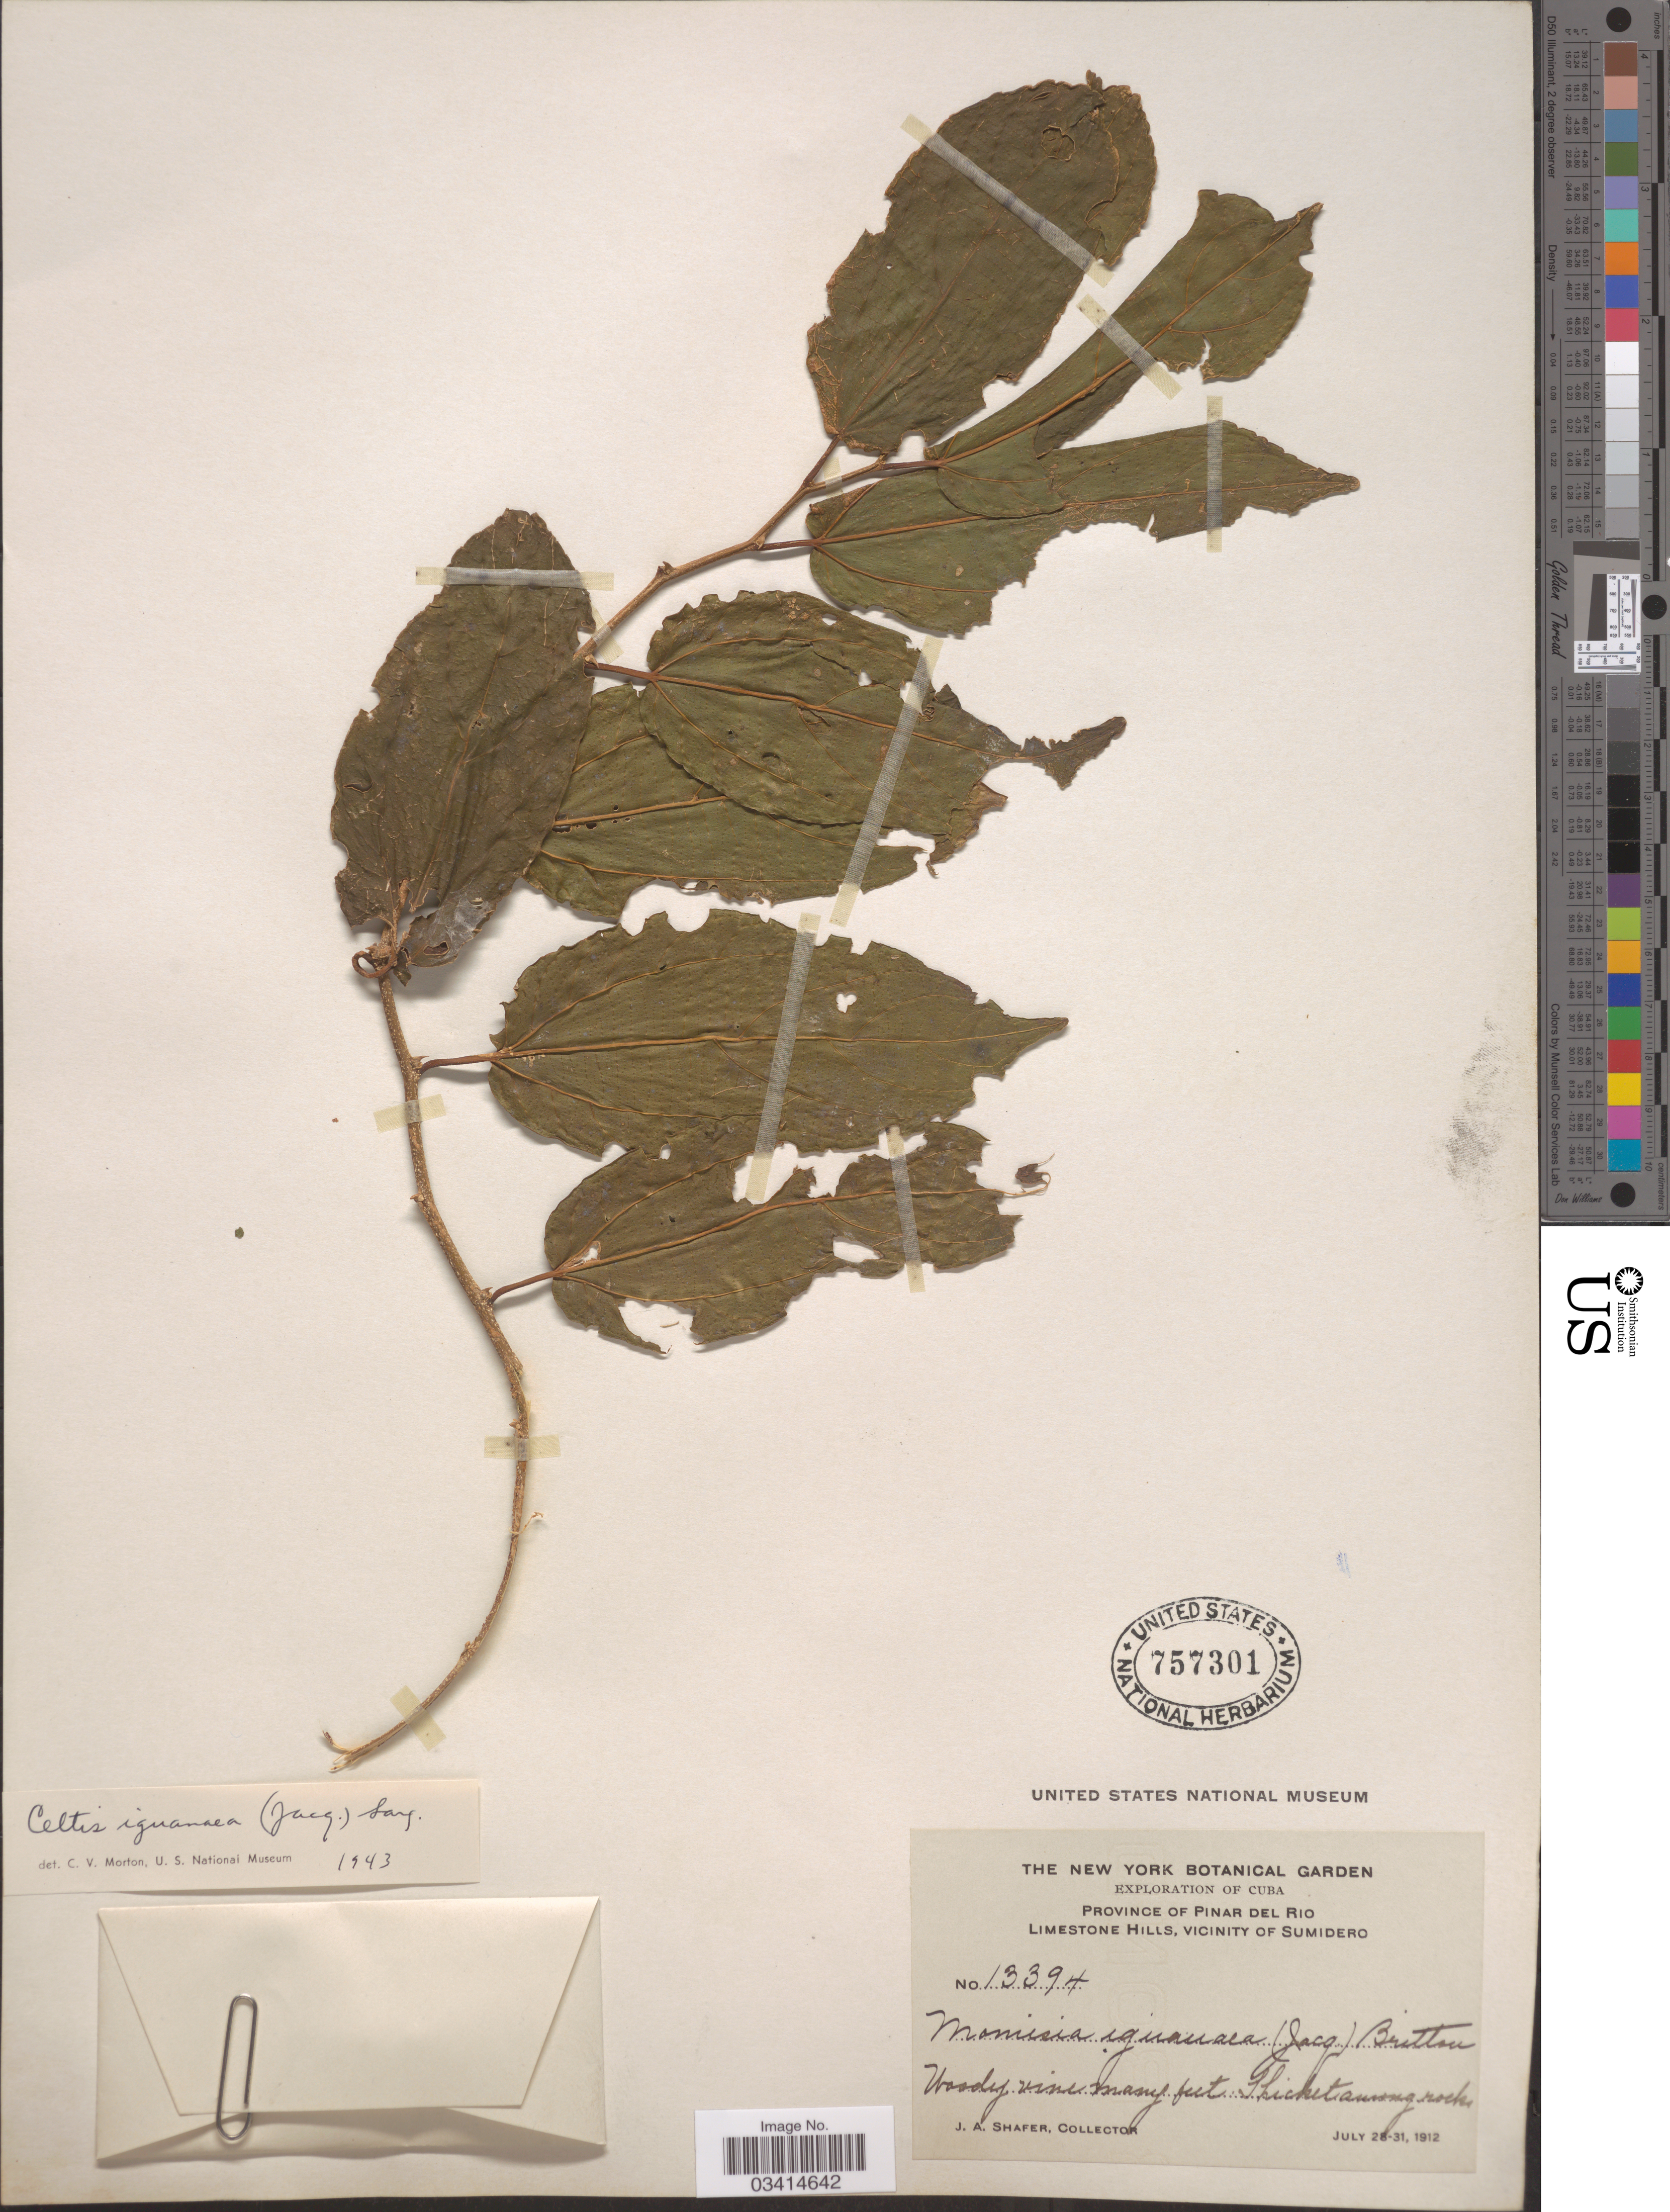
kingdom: Plantae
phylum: Tracheophyta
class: Magnoliopsida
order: Rosales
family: Cannabaceae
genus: Celtis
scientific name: Celtis iguanaea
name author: (Jacq.) Sarg.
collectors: J. A. Shafer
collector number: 13394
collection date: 1912-07-28/1912-07-31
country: Cuba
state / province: Pinar del Río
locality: Limestone Hills, Vicinity of Sumidero.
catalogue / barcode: US 757301